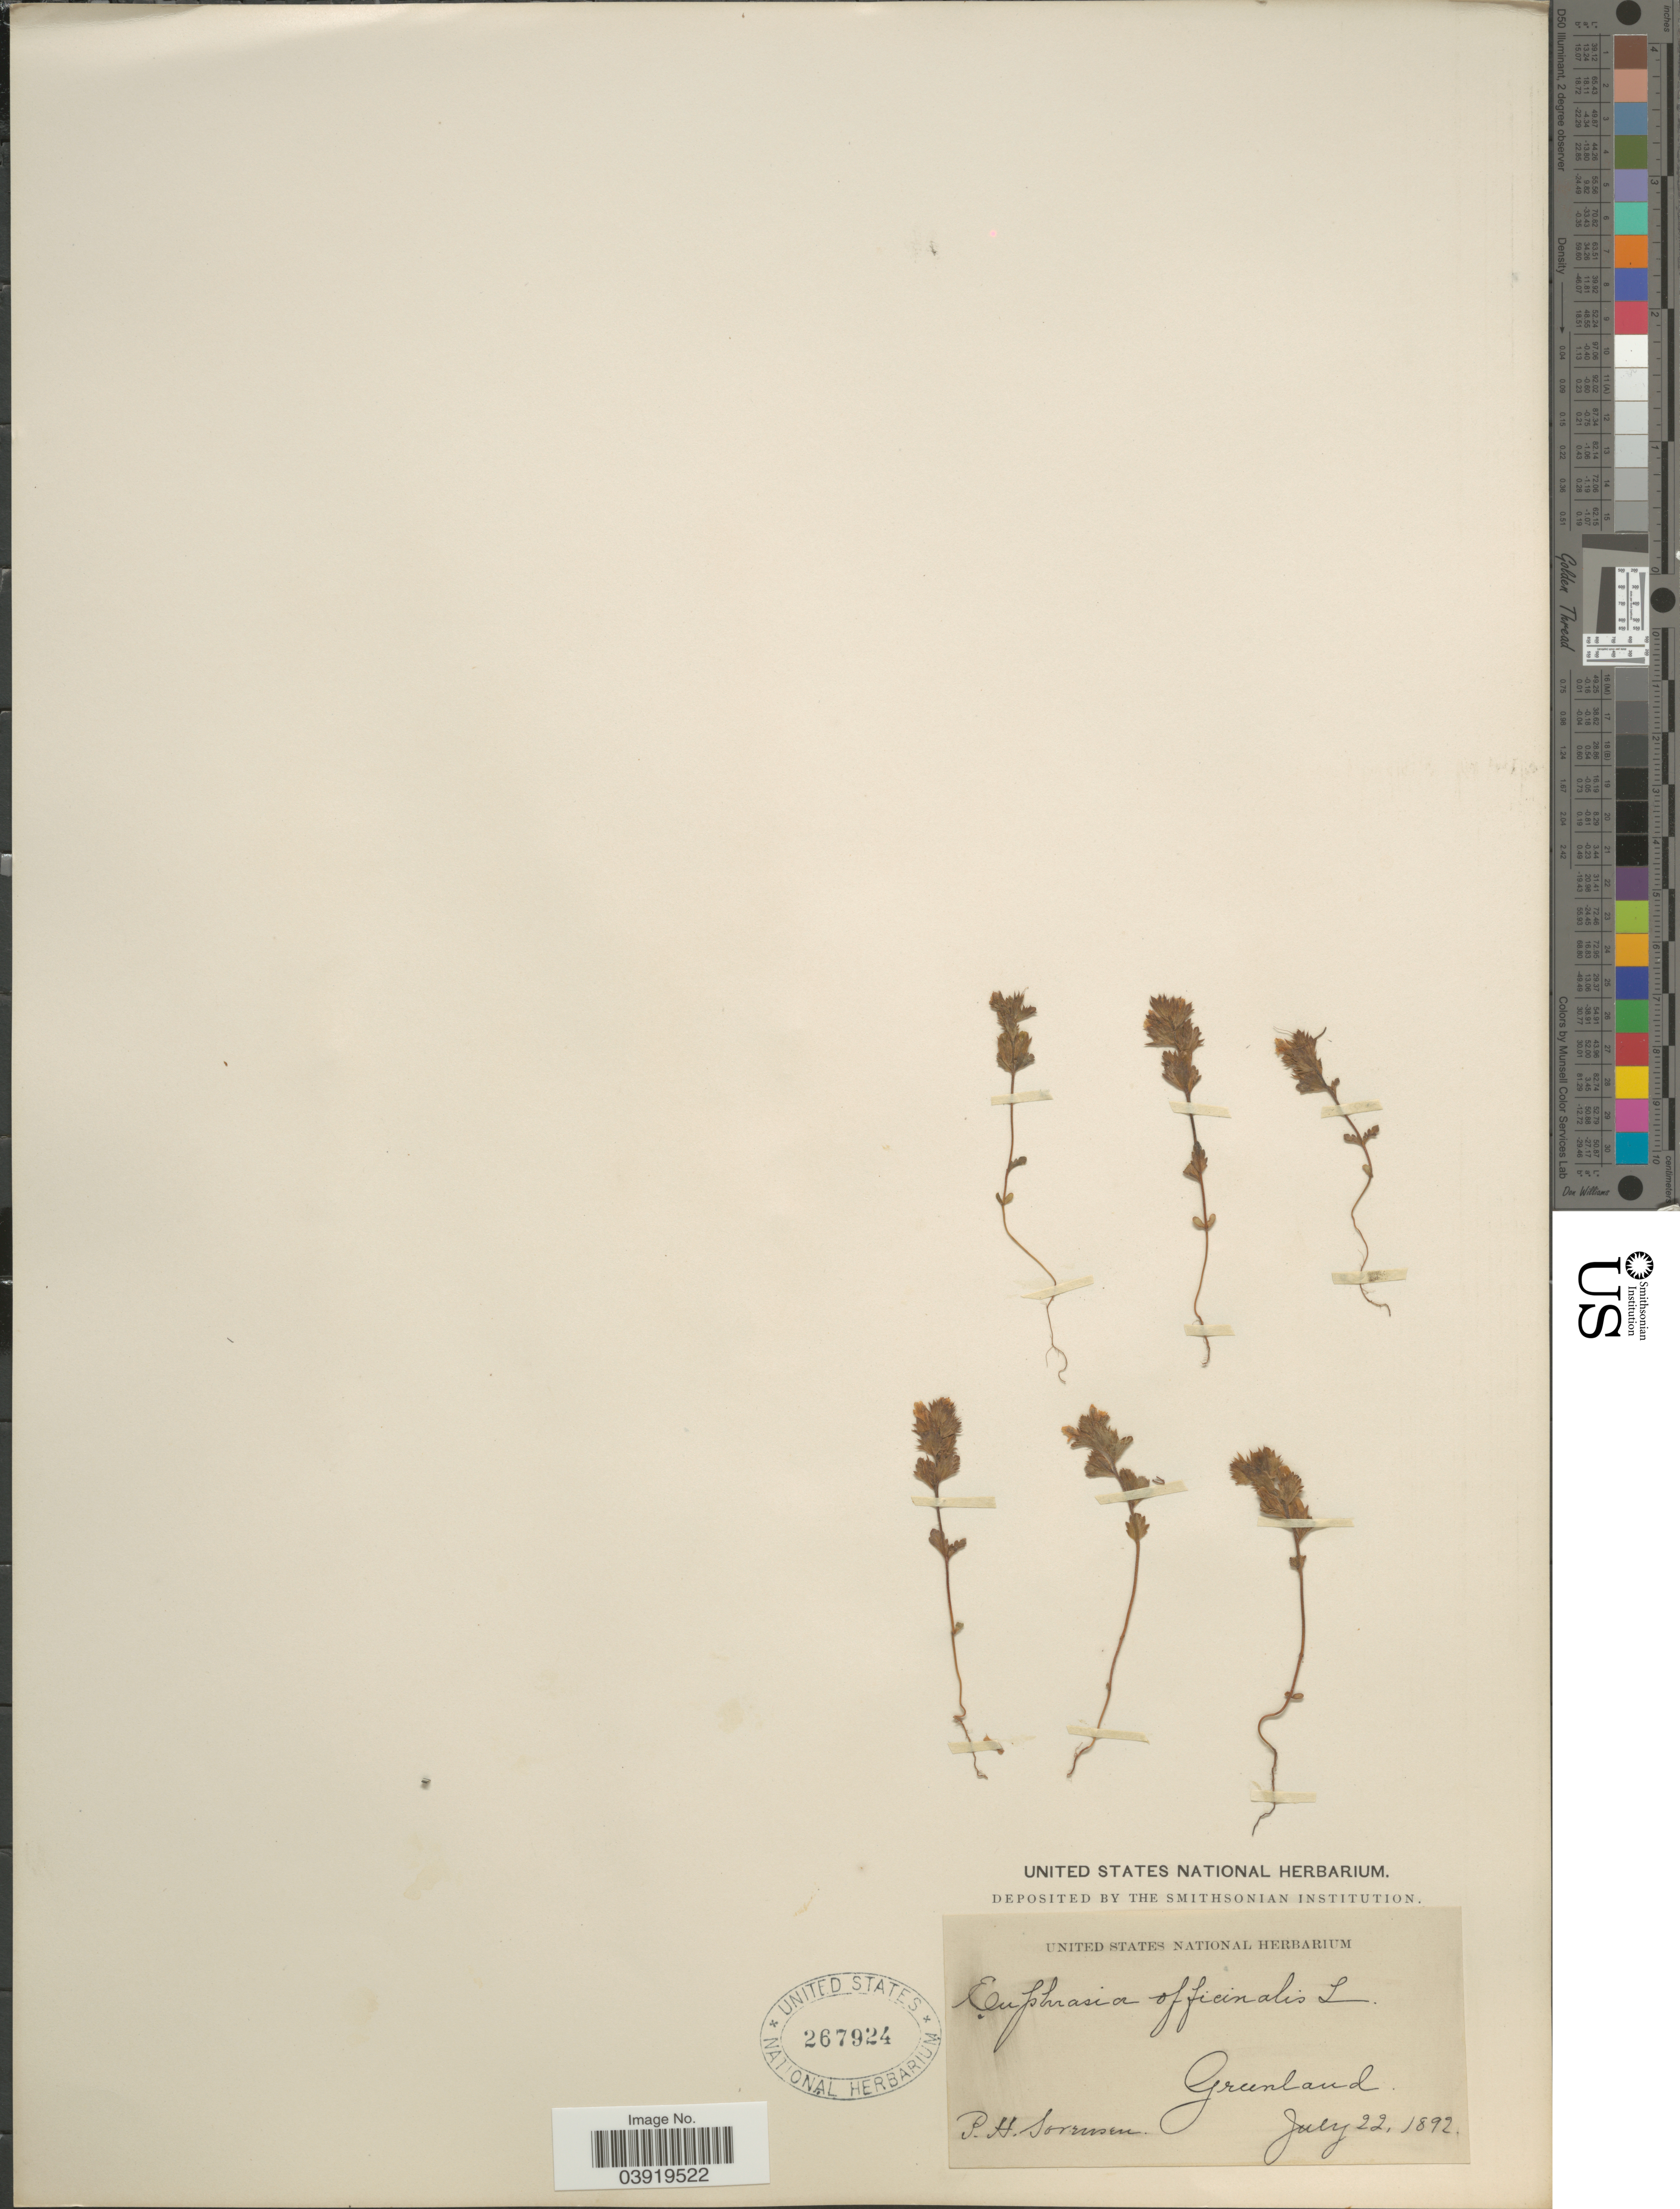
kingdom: Plantae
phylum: Tracheophyta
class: Magnoliopsida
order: Lamiales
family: Orobanchaceae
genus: Euphrasia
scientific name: Euphrasia officinalis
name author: L.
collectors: P. Sorensen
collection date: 1892-07-22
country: Greenland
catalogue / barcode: US 267924